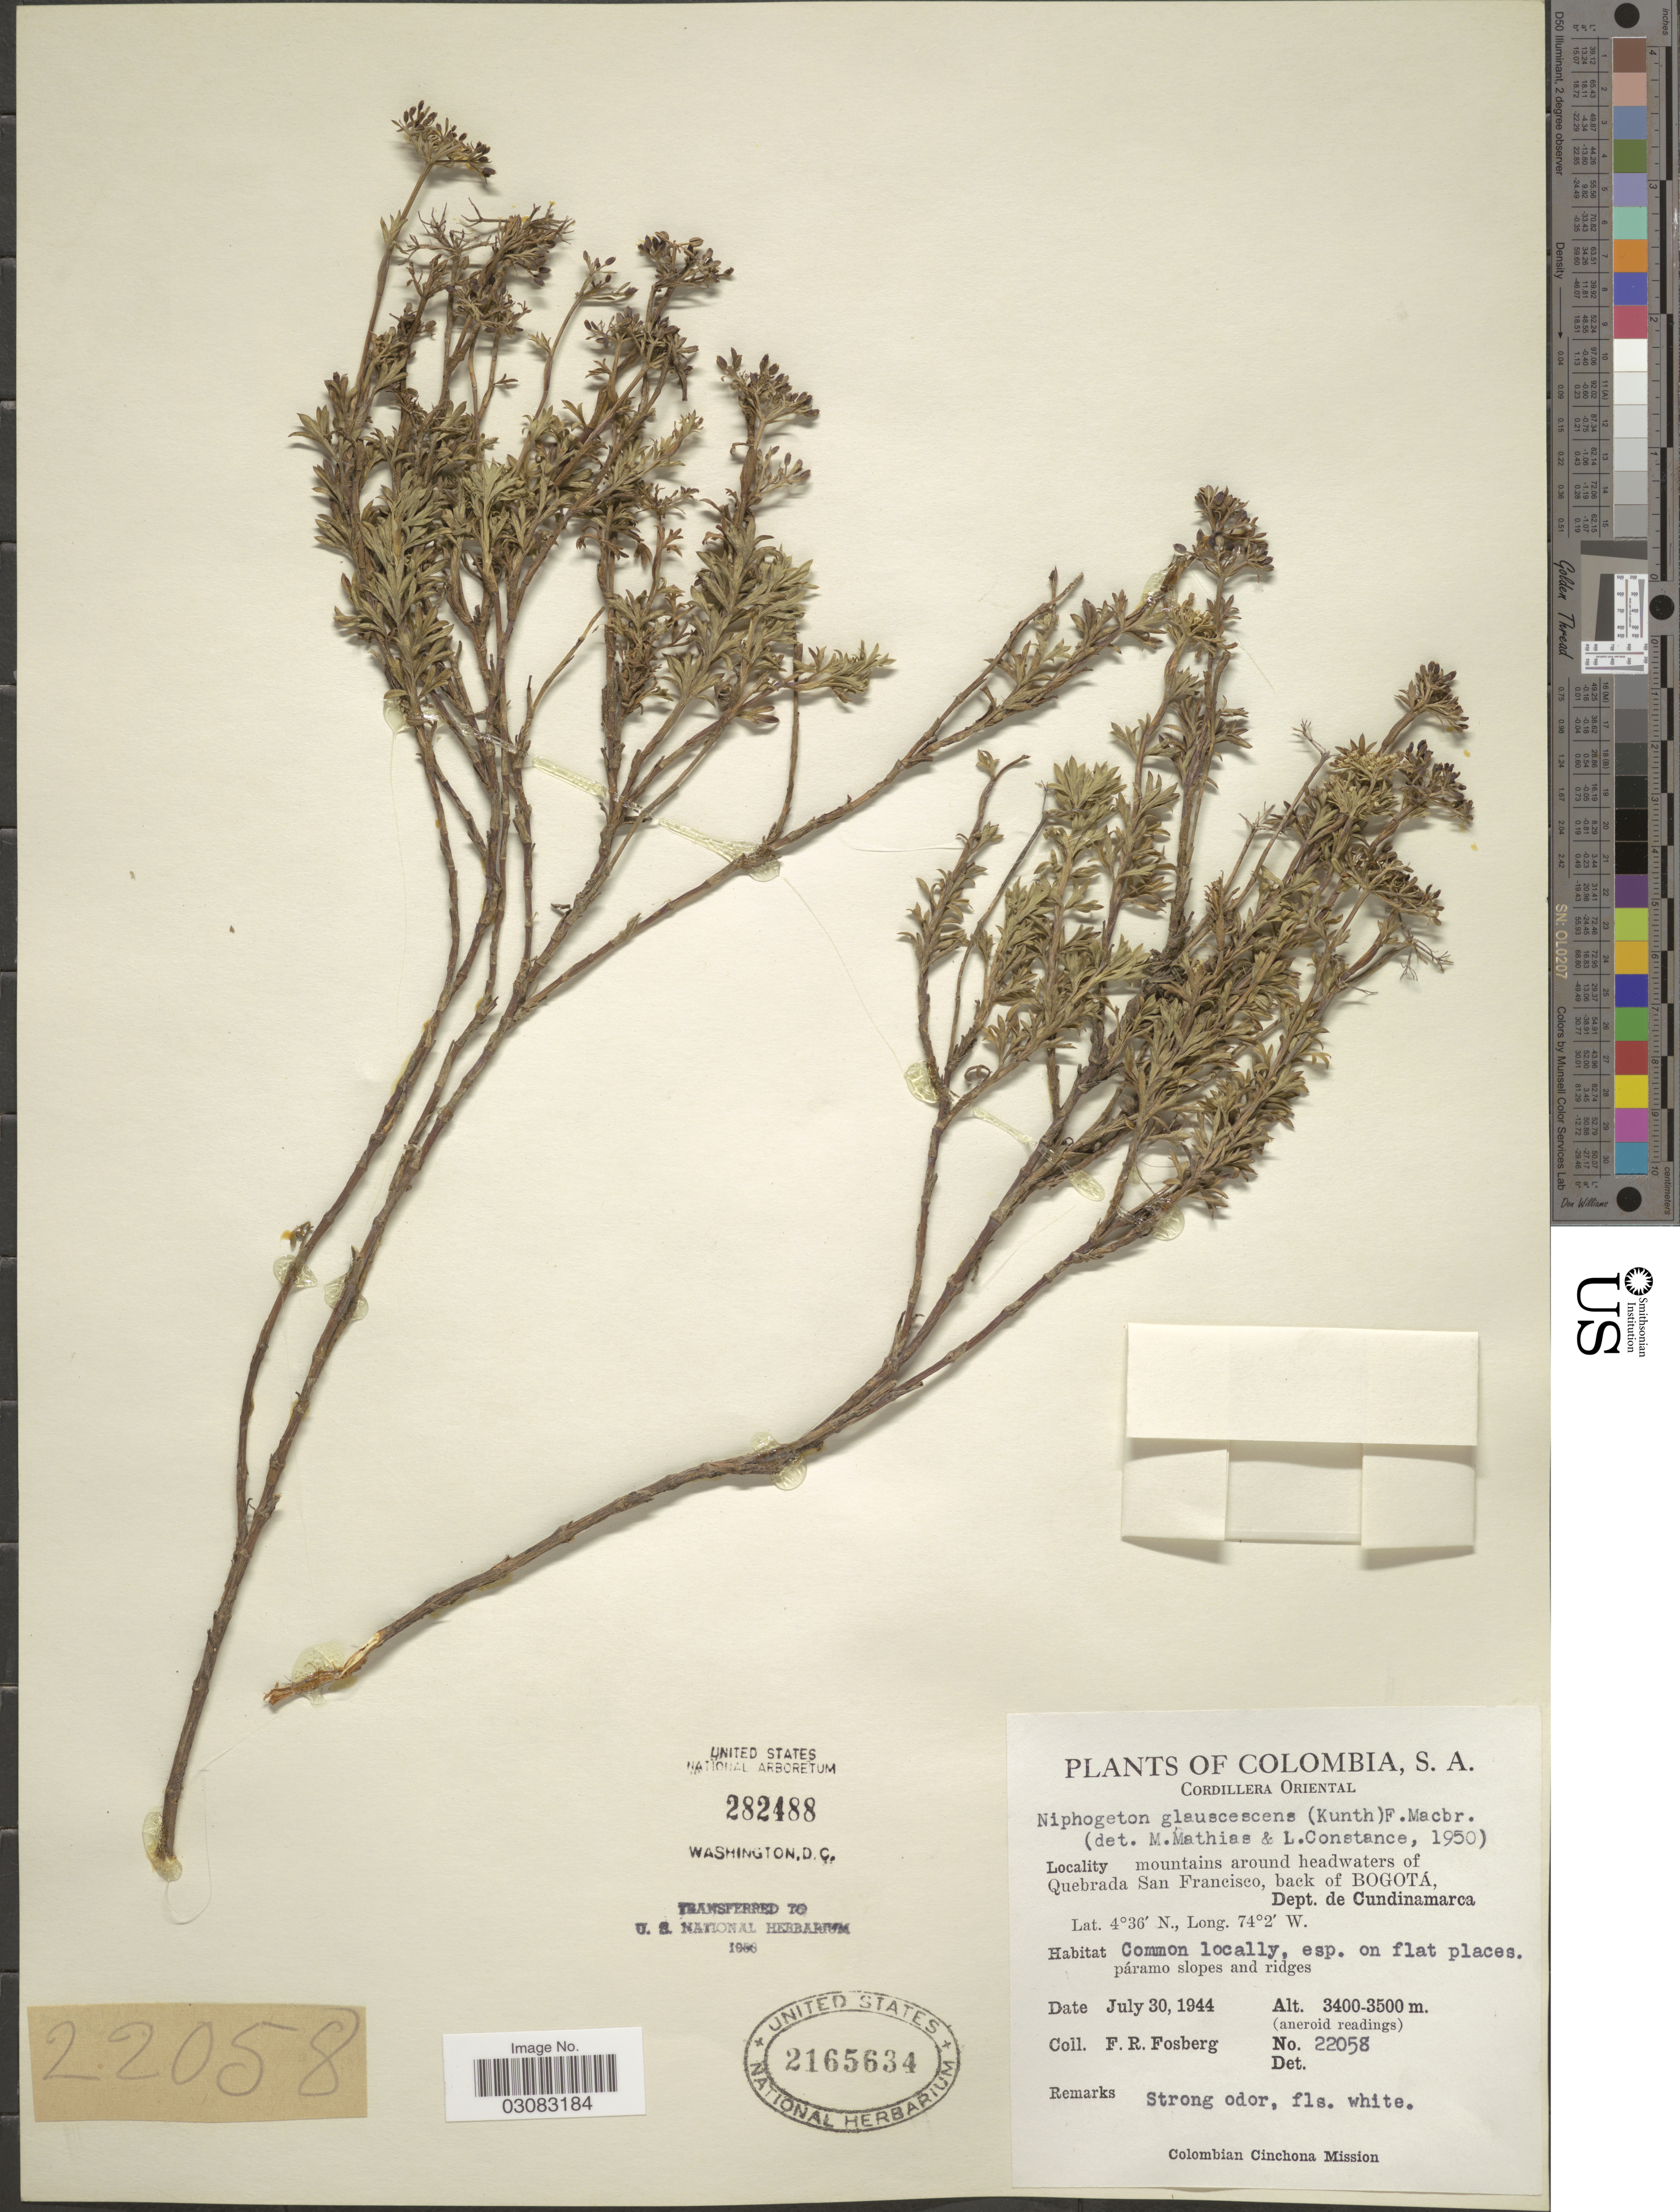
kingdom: Plantae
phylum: Tracheophyta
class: Magnoliopsida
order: Apiales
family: Apiaceae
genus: Niphogeton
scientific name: Niphogeton glaucescens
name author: (Kunth) J.F. Macbr.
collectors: F. R. Fosberg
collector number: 22058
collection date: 1944-07-30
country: Colombia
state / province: Cundinamarca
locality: Cordillera Oriental. Mountains around headwaters of Quebrada San Francisco, back of Bogotá, Dept. de Cundinamarca.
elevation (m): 3400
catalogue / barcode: US 2165634